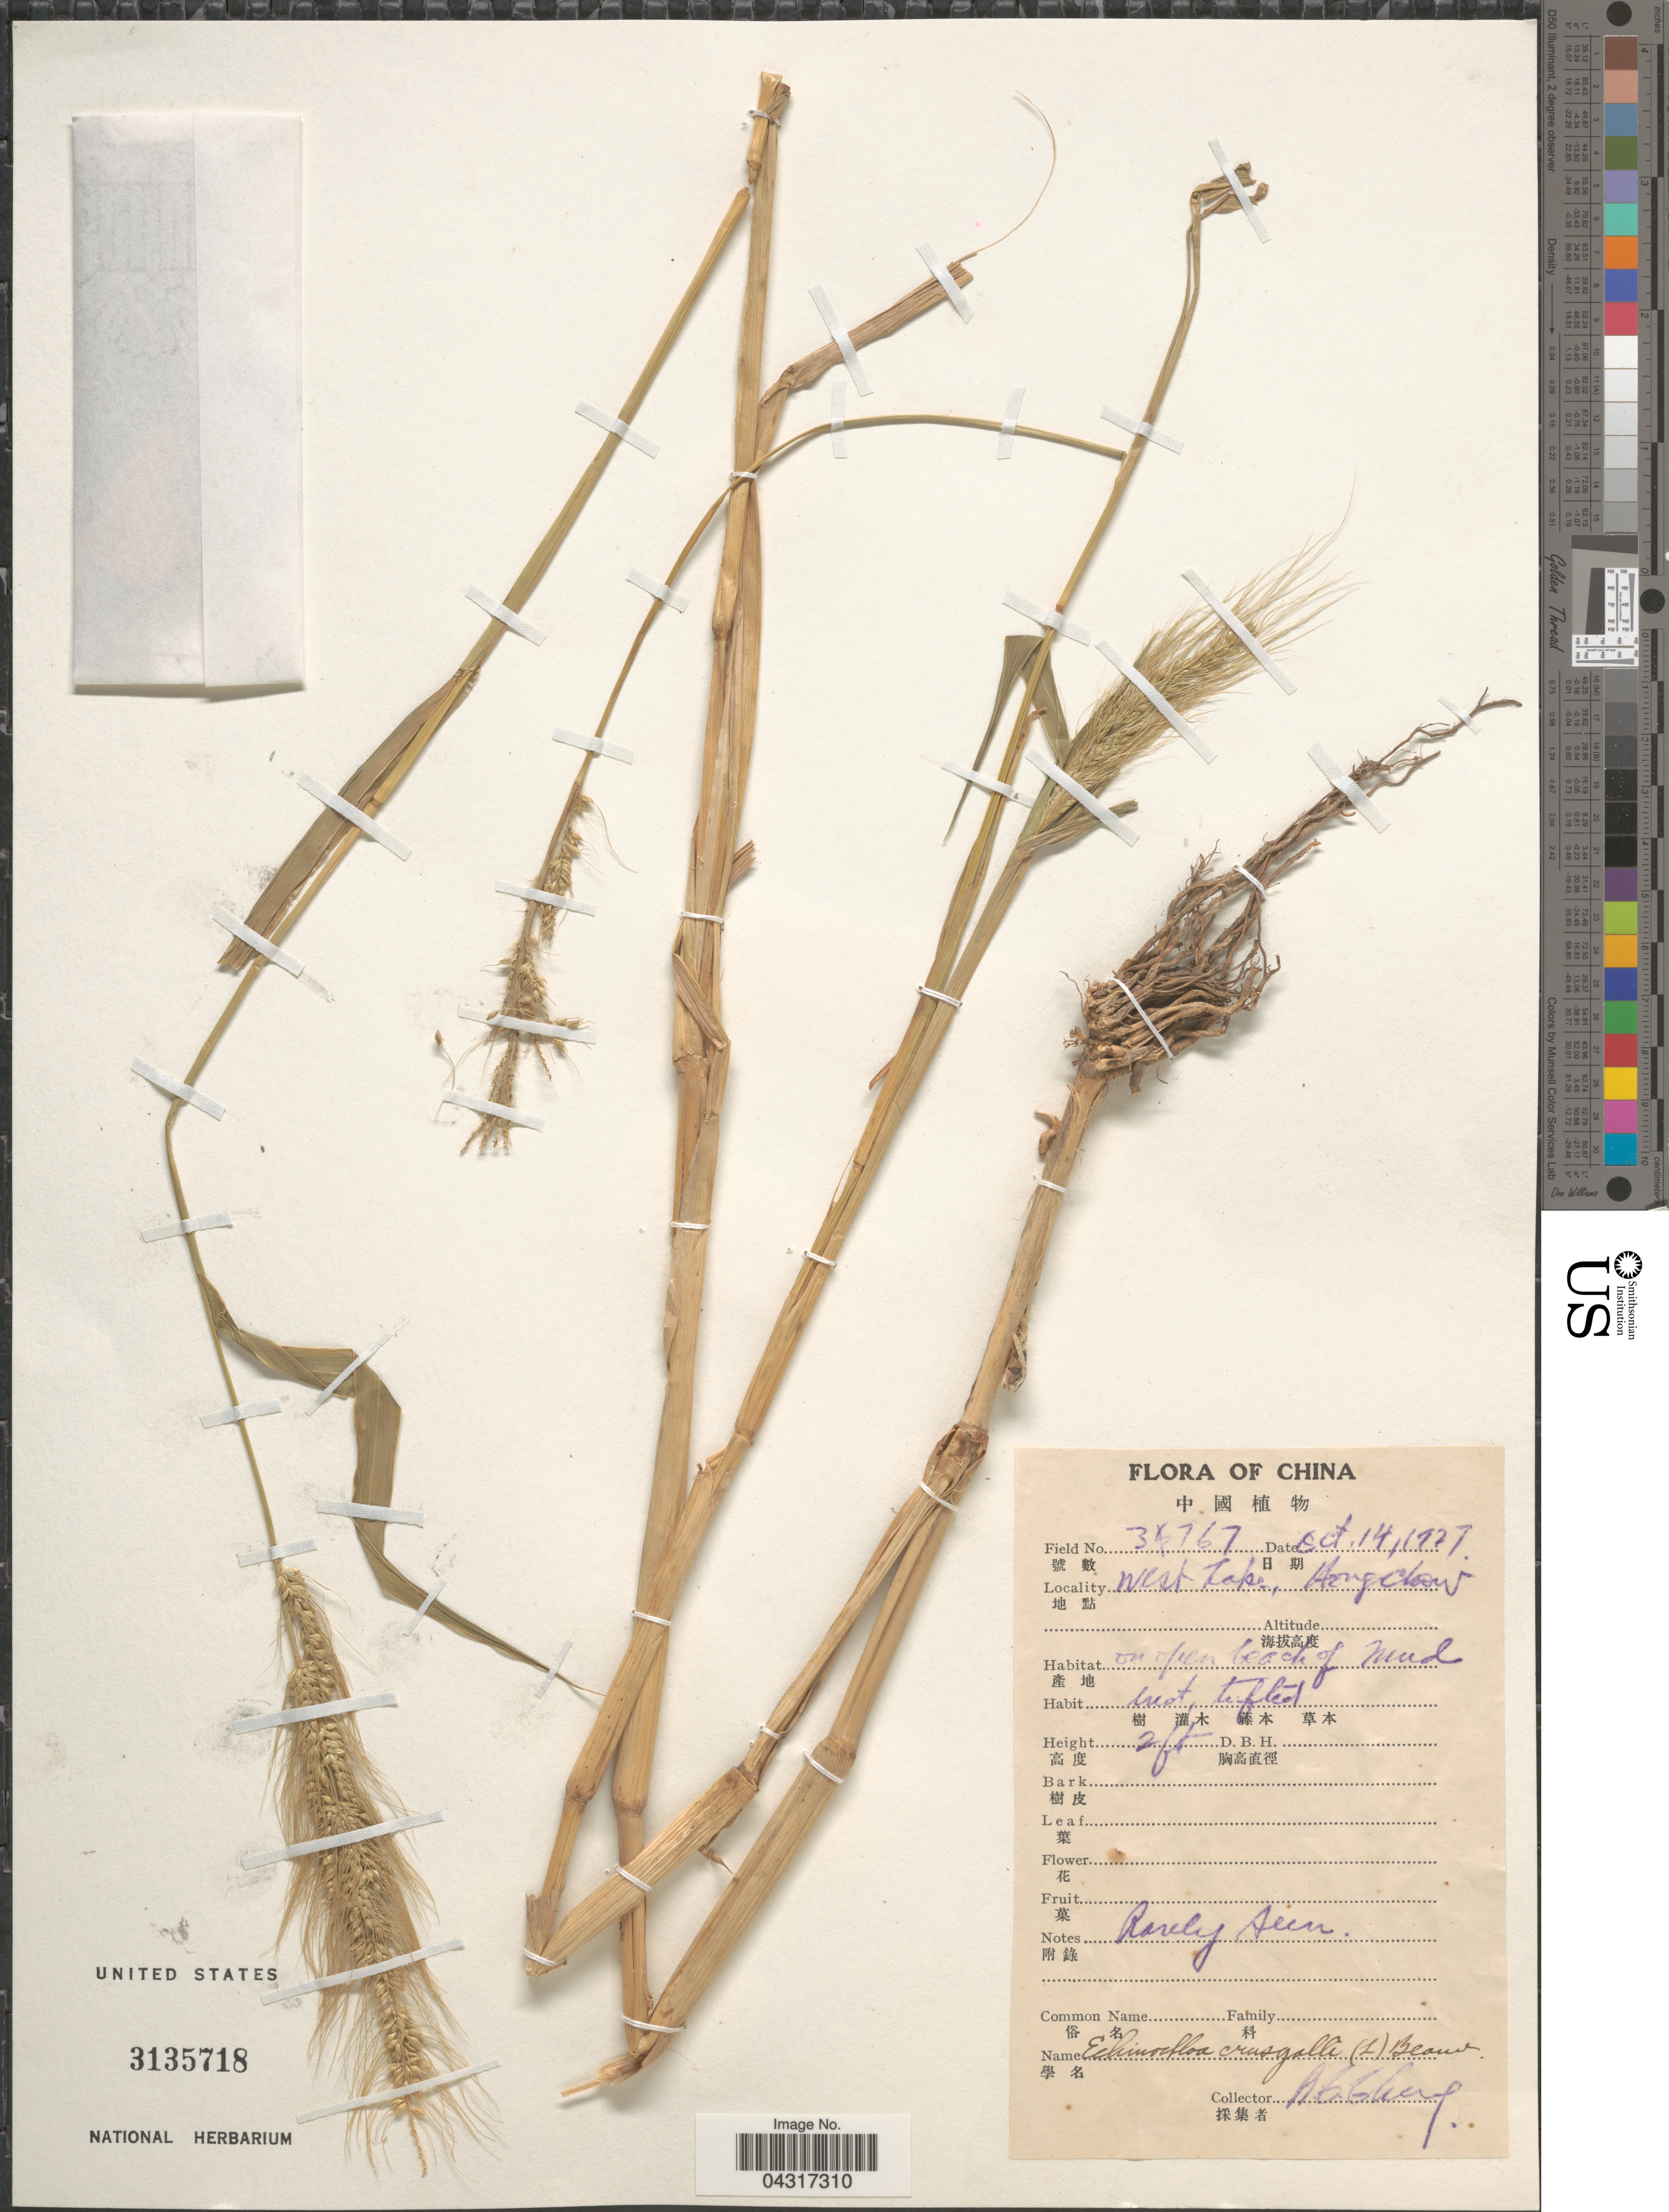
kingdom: Plantae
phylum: Tracheophyta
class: Liliopsida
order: Poales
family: Poaceae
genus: Echinochloa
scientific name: Echinochloa crus-galli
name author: (L.) P. Beauv.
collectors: R. Cheng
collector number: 3767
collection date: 1927-10-14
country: China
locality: West Lake, Hongchow [interpreted]. On open beach of mud.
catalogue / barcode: US 3135718